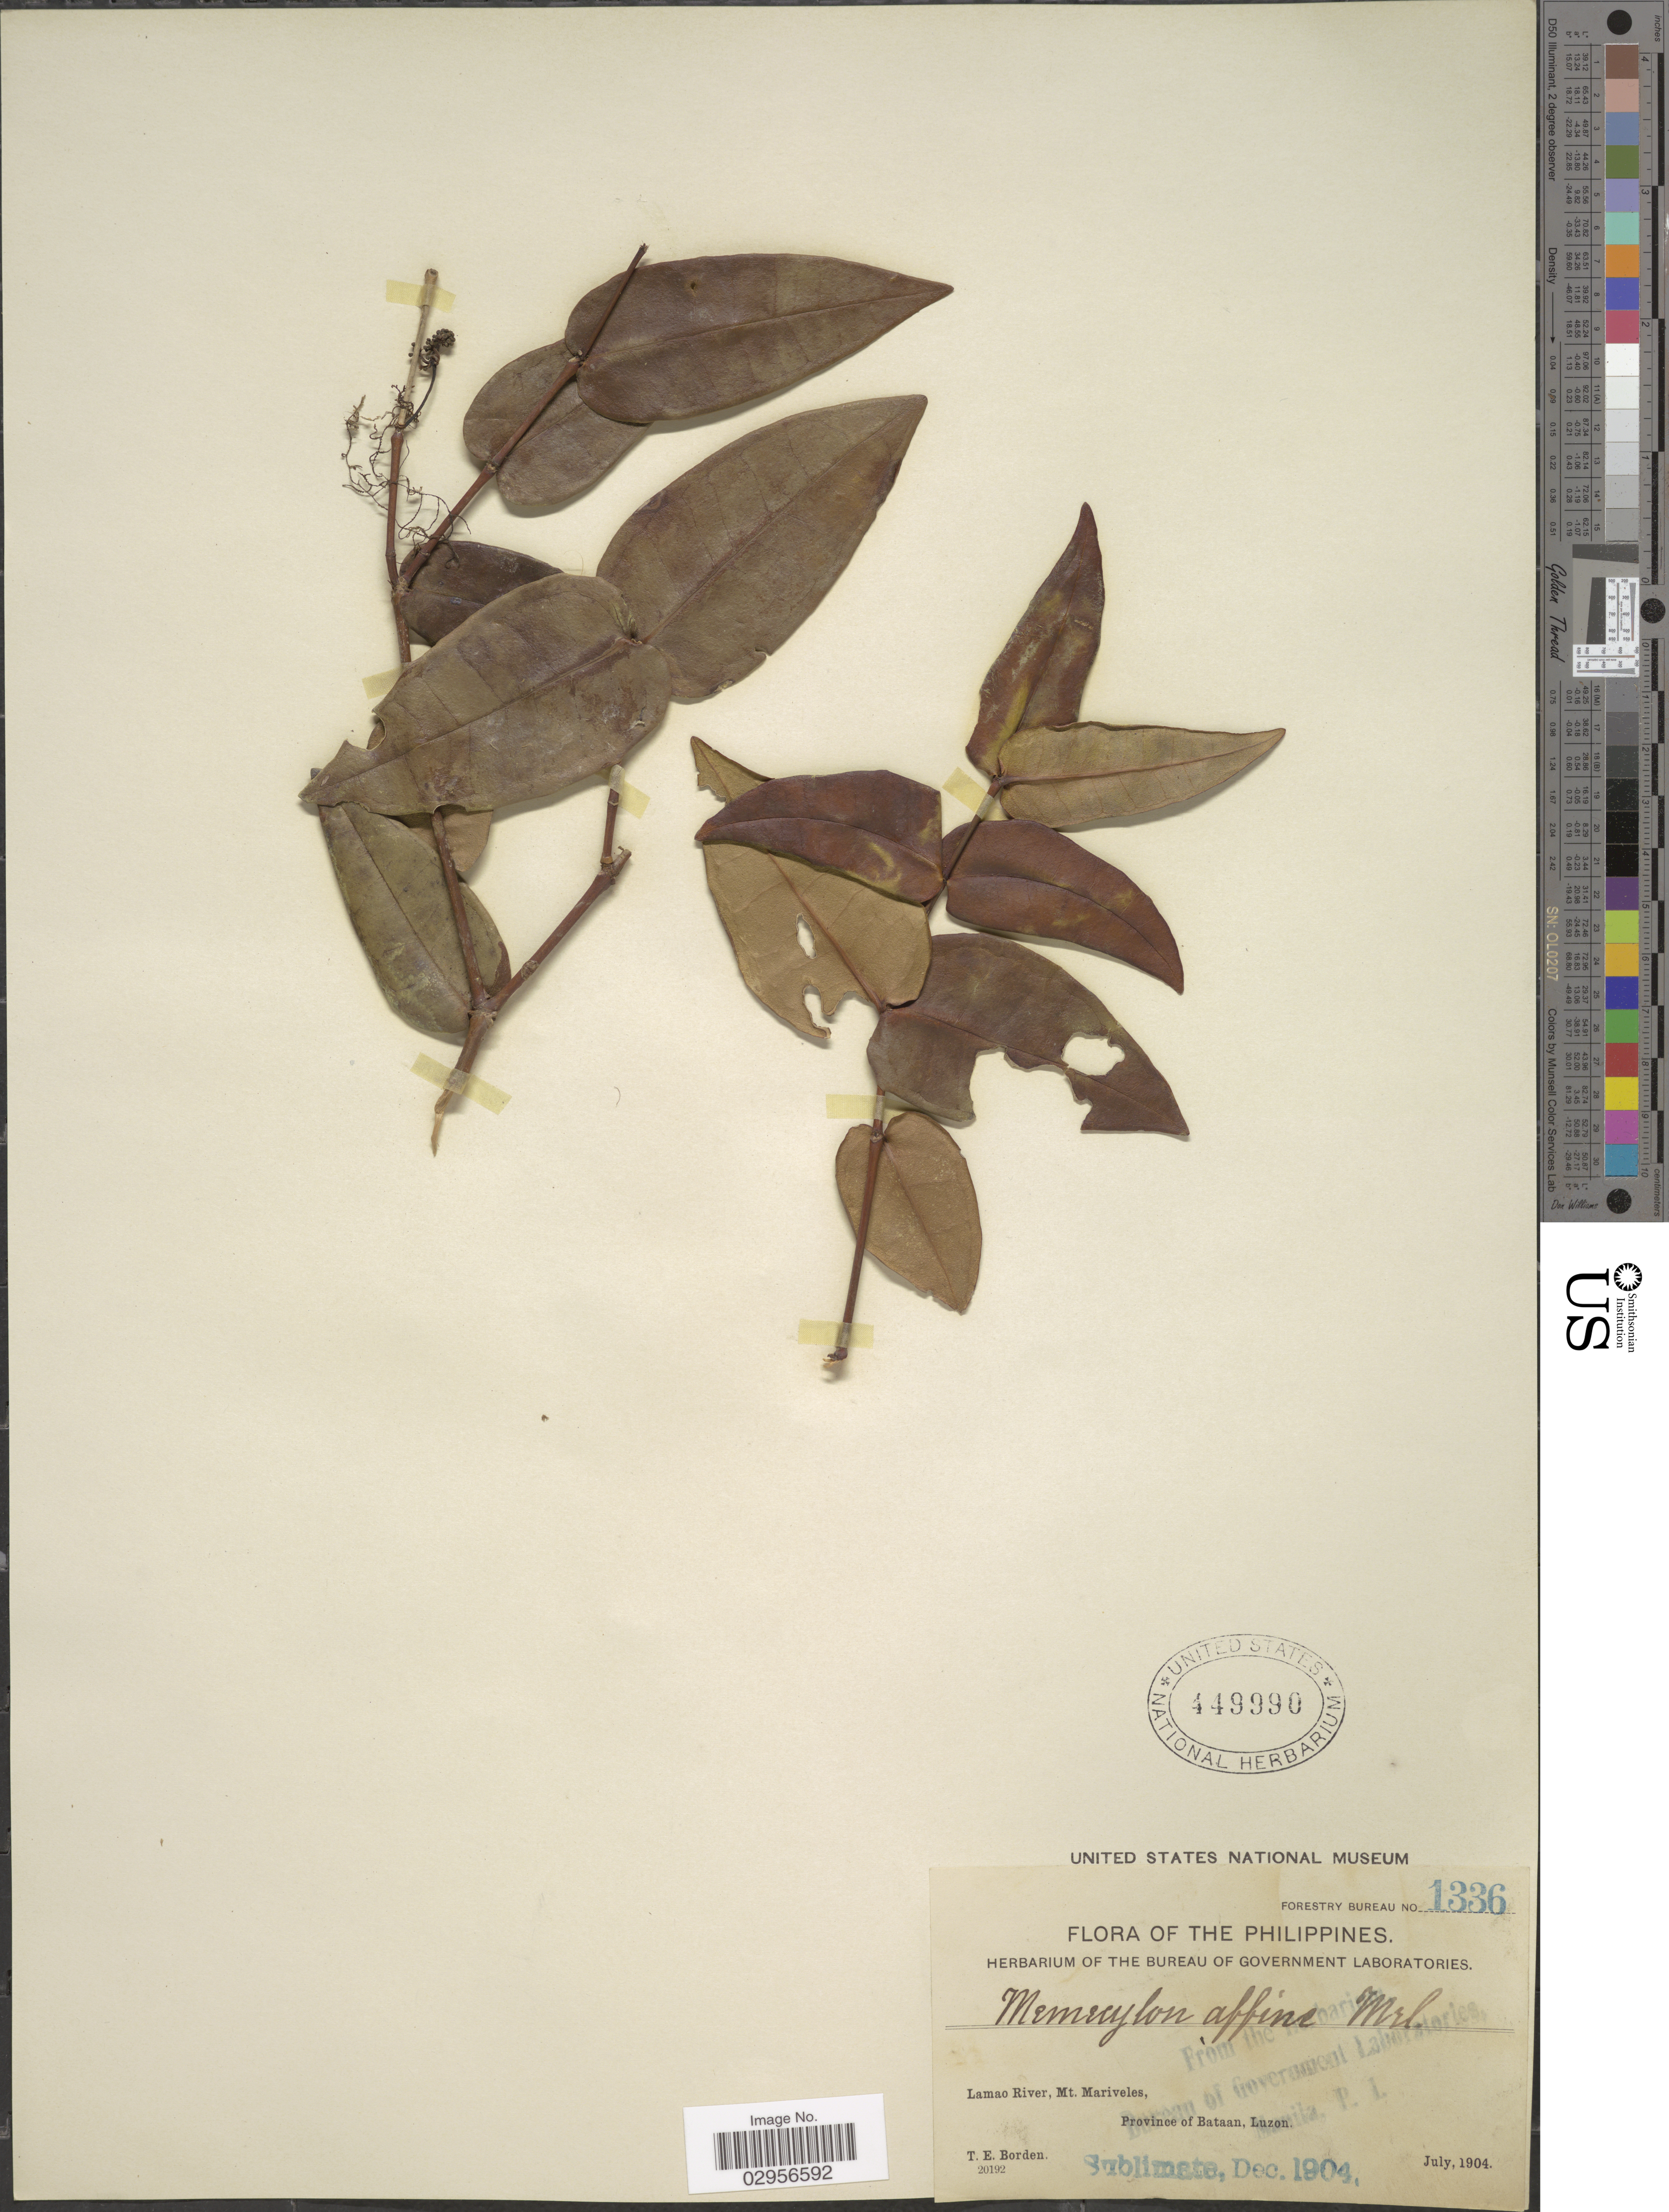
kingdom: Plantae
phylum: Tracheophyta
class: Magnoliopsida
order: Myrtales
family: Melastomataceae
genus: Memecylon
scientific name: Memecylon affine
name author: Merr.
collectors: T. E. Borden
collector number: Forestry Bureau 1336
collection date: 1904-07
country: Philippines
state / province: Central Luzon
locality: Lamao River, Mt. Mariveles, Province of Bataan, Luzon.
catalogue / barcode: US 449990